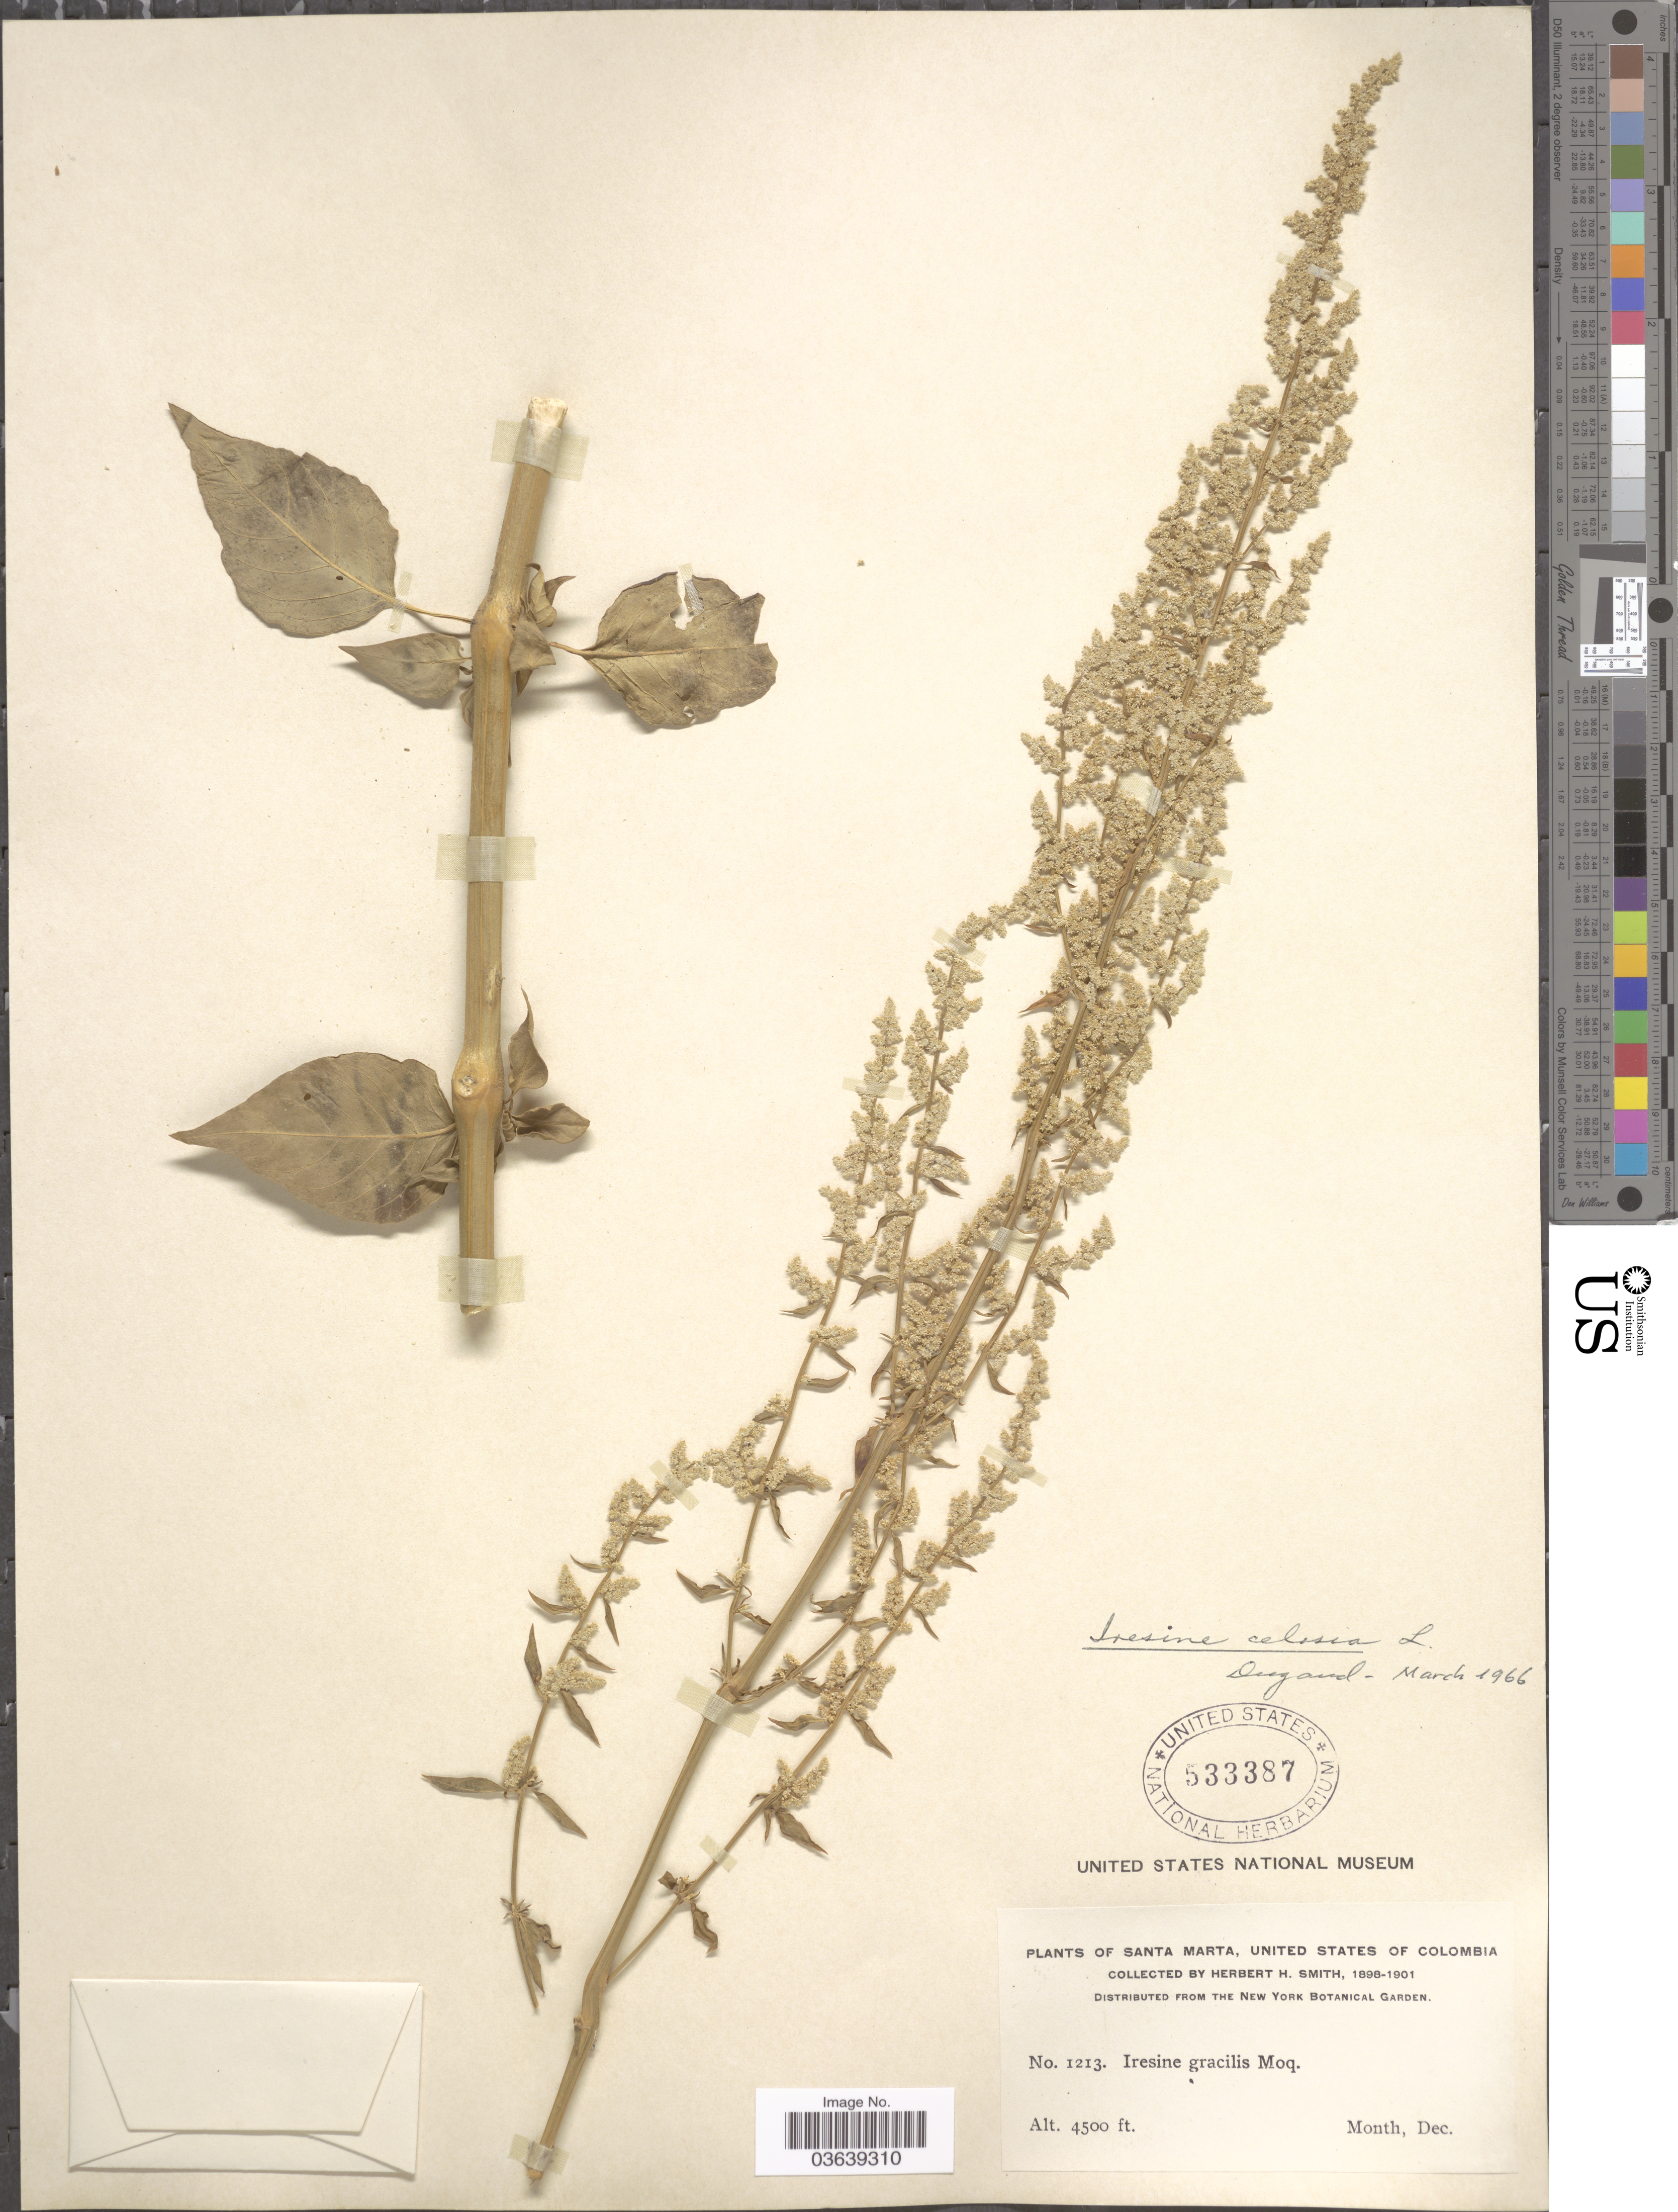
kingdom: Plantae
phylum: Tracheophyta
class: Magnoliopsida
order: Caryophyllales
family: Amaranthaceae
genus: Iresine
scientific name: Iresine diffusa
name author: Humb. & Bonpl. ex Willd.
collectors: Herbert H. Smith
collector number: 1213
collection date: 1898-12/1901-12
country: Colombia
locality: Santa Marta, United States of Colombia.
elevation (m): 1372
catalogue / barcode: US 533387